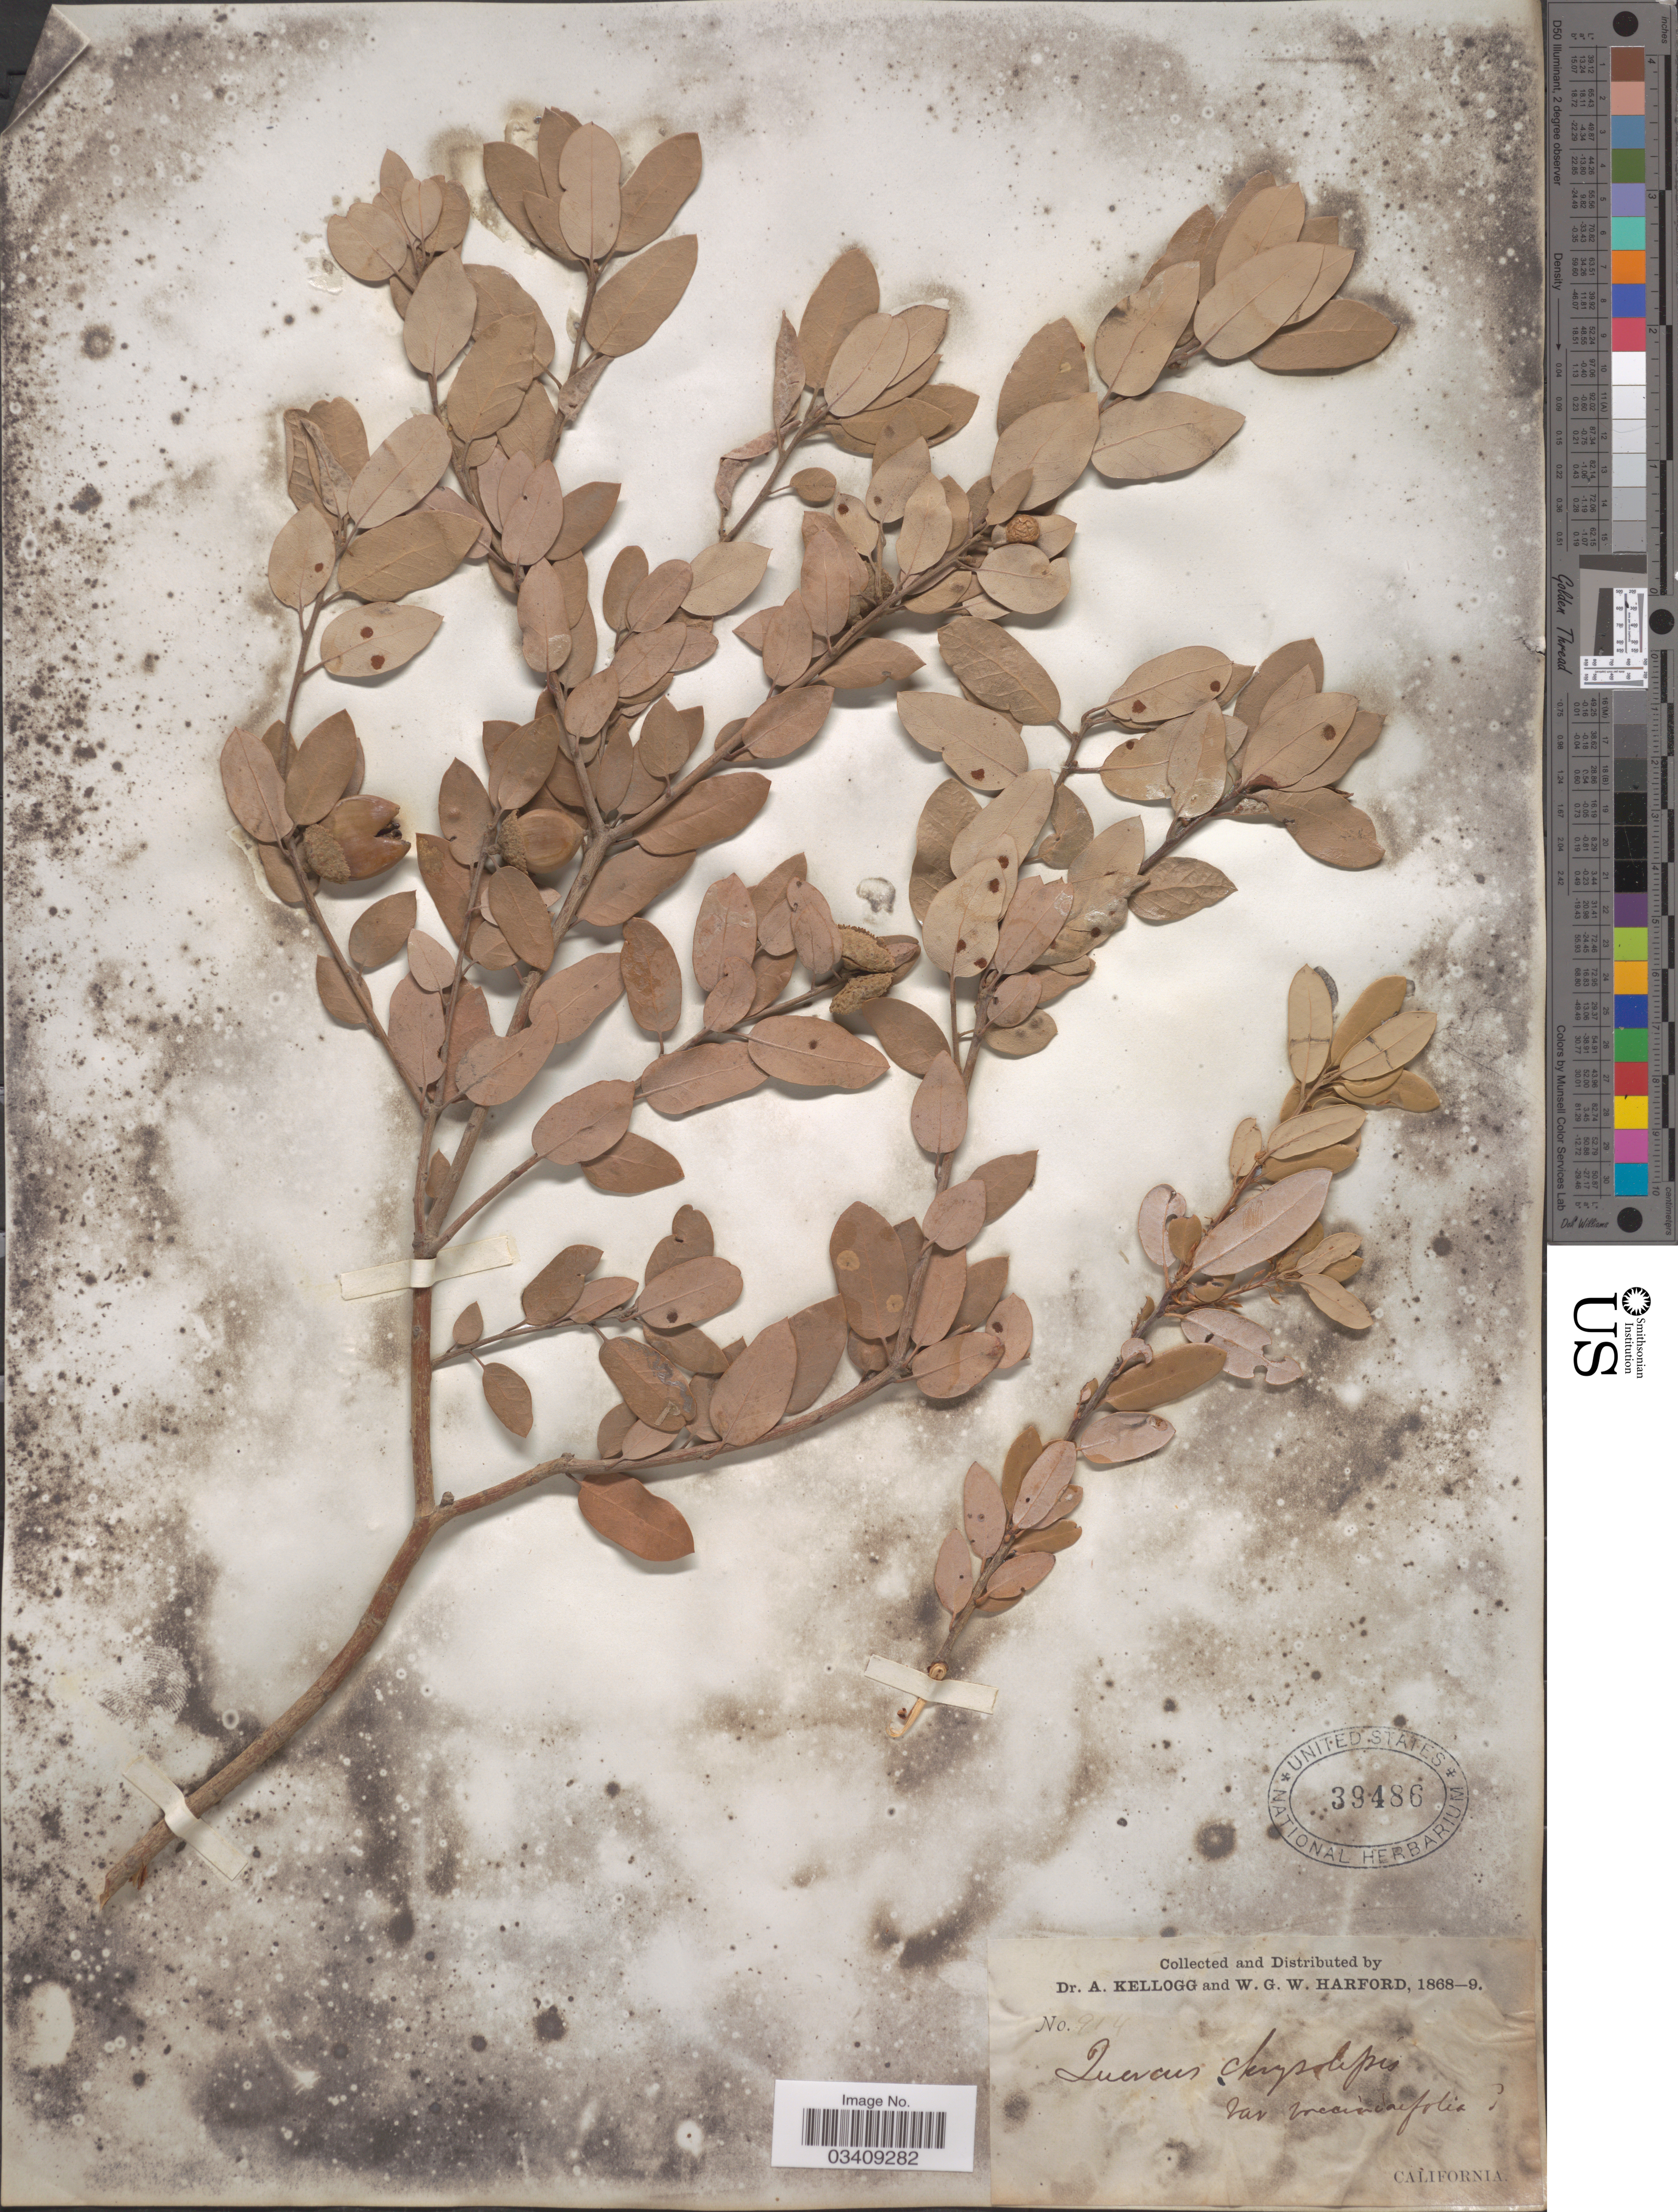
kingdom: Plantae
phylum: Tracheophyta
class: Magnoliopsida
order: Fagales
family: Fagaceae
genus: Quercus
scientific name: Quercus aaata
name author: C.H. Müll.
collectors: A. Kellogg & W. G. W. Harford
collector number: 914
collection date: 1868/1869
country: United States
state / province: California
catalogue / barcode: US 39486